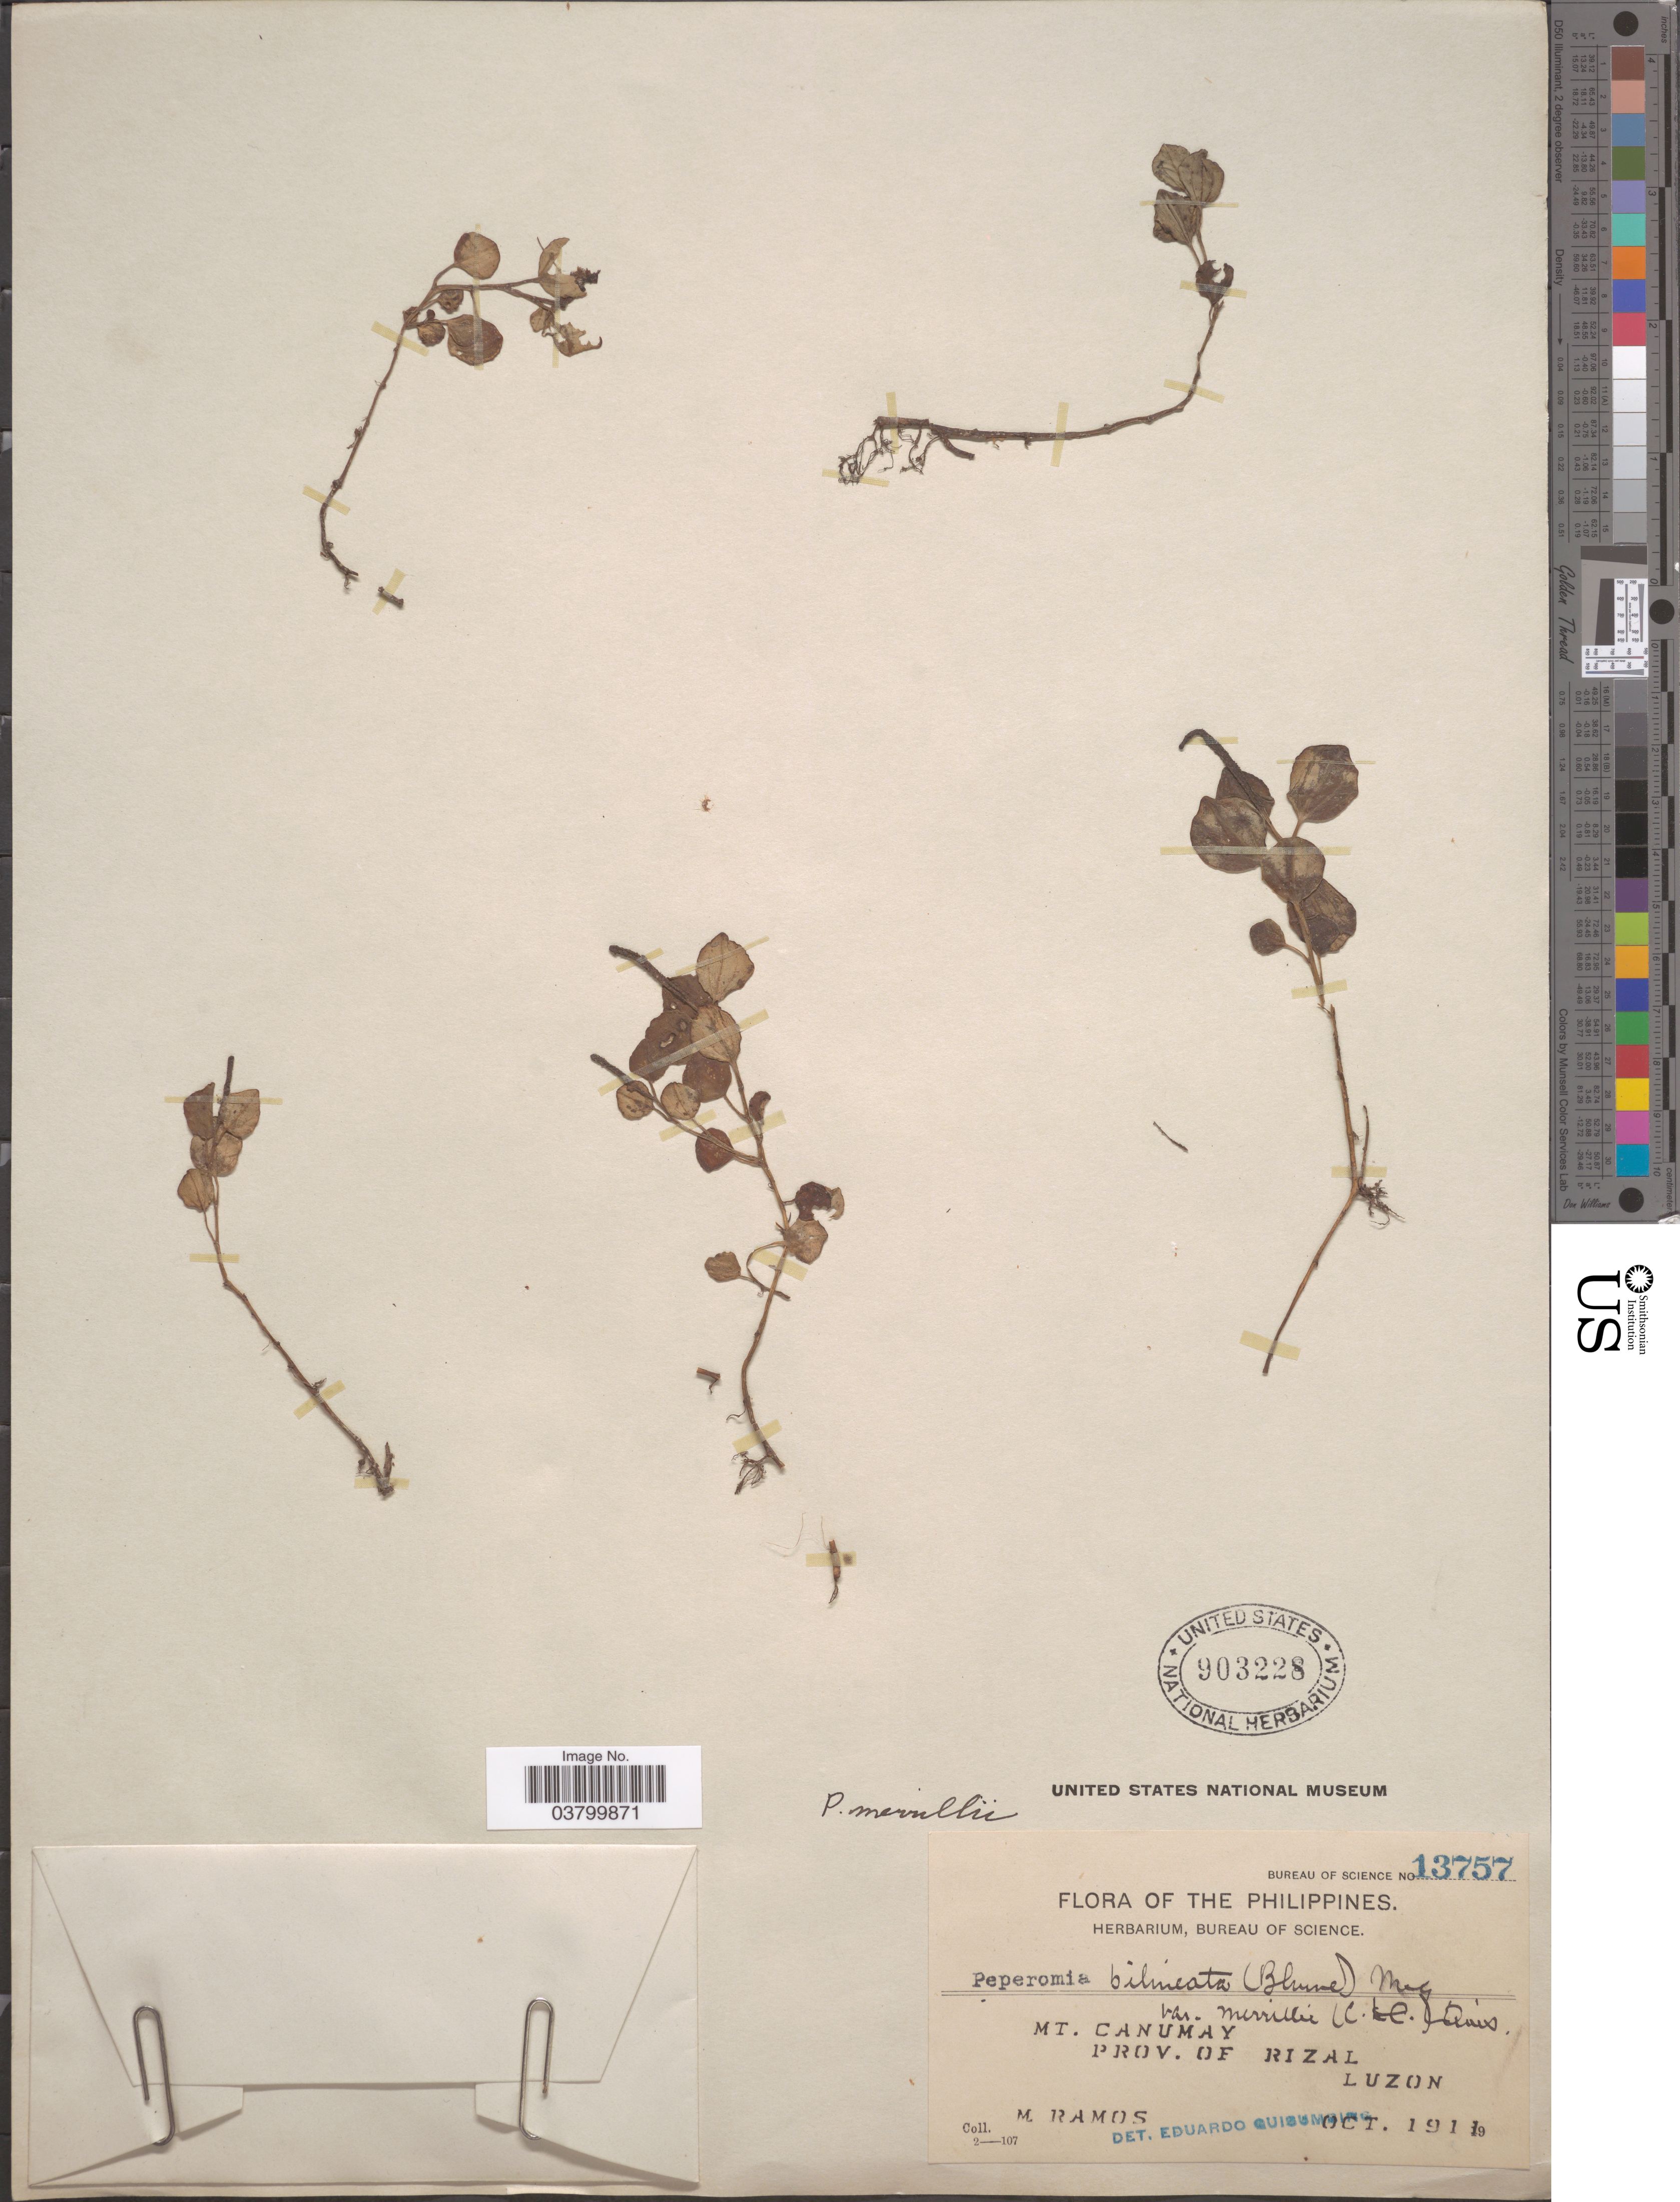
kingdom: Plantae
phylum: Tracheophyta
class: Magnoliopsida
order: Piperales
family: Piperaceae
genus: Peperomia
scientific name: Peperomia merrillii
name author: C. DC.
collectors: M. Ramos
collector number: Bureau of Science 13757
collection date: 1911-10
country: Philippines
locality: Mt. Canumay. Prov. of Rizal. Luzon.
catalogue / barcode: US 903228